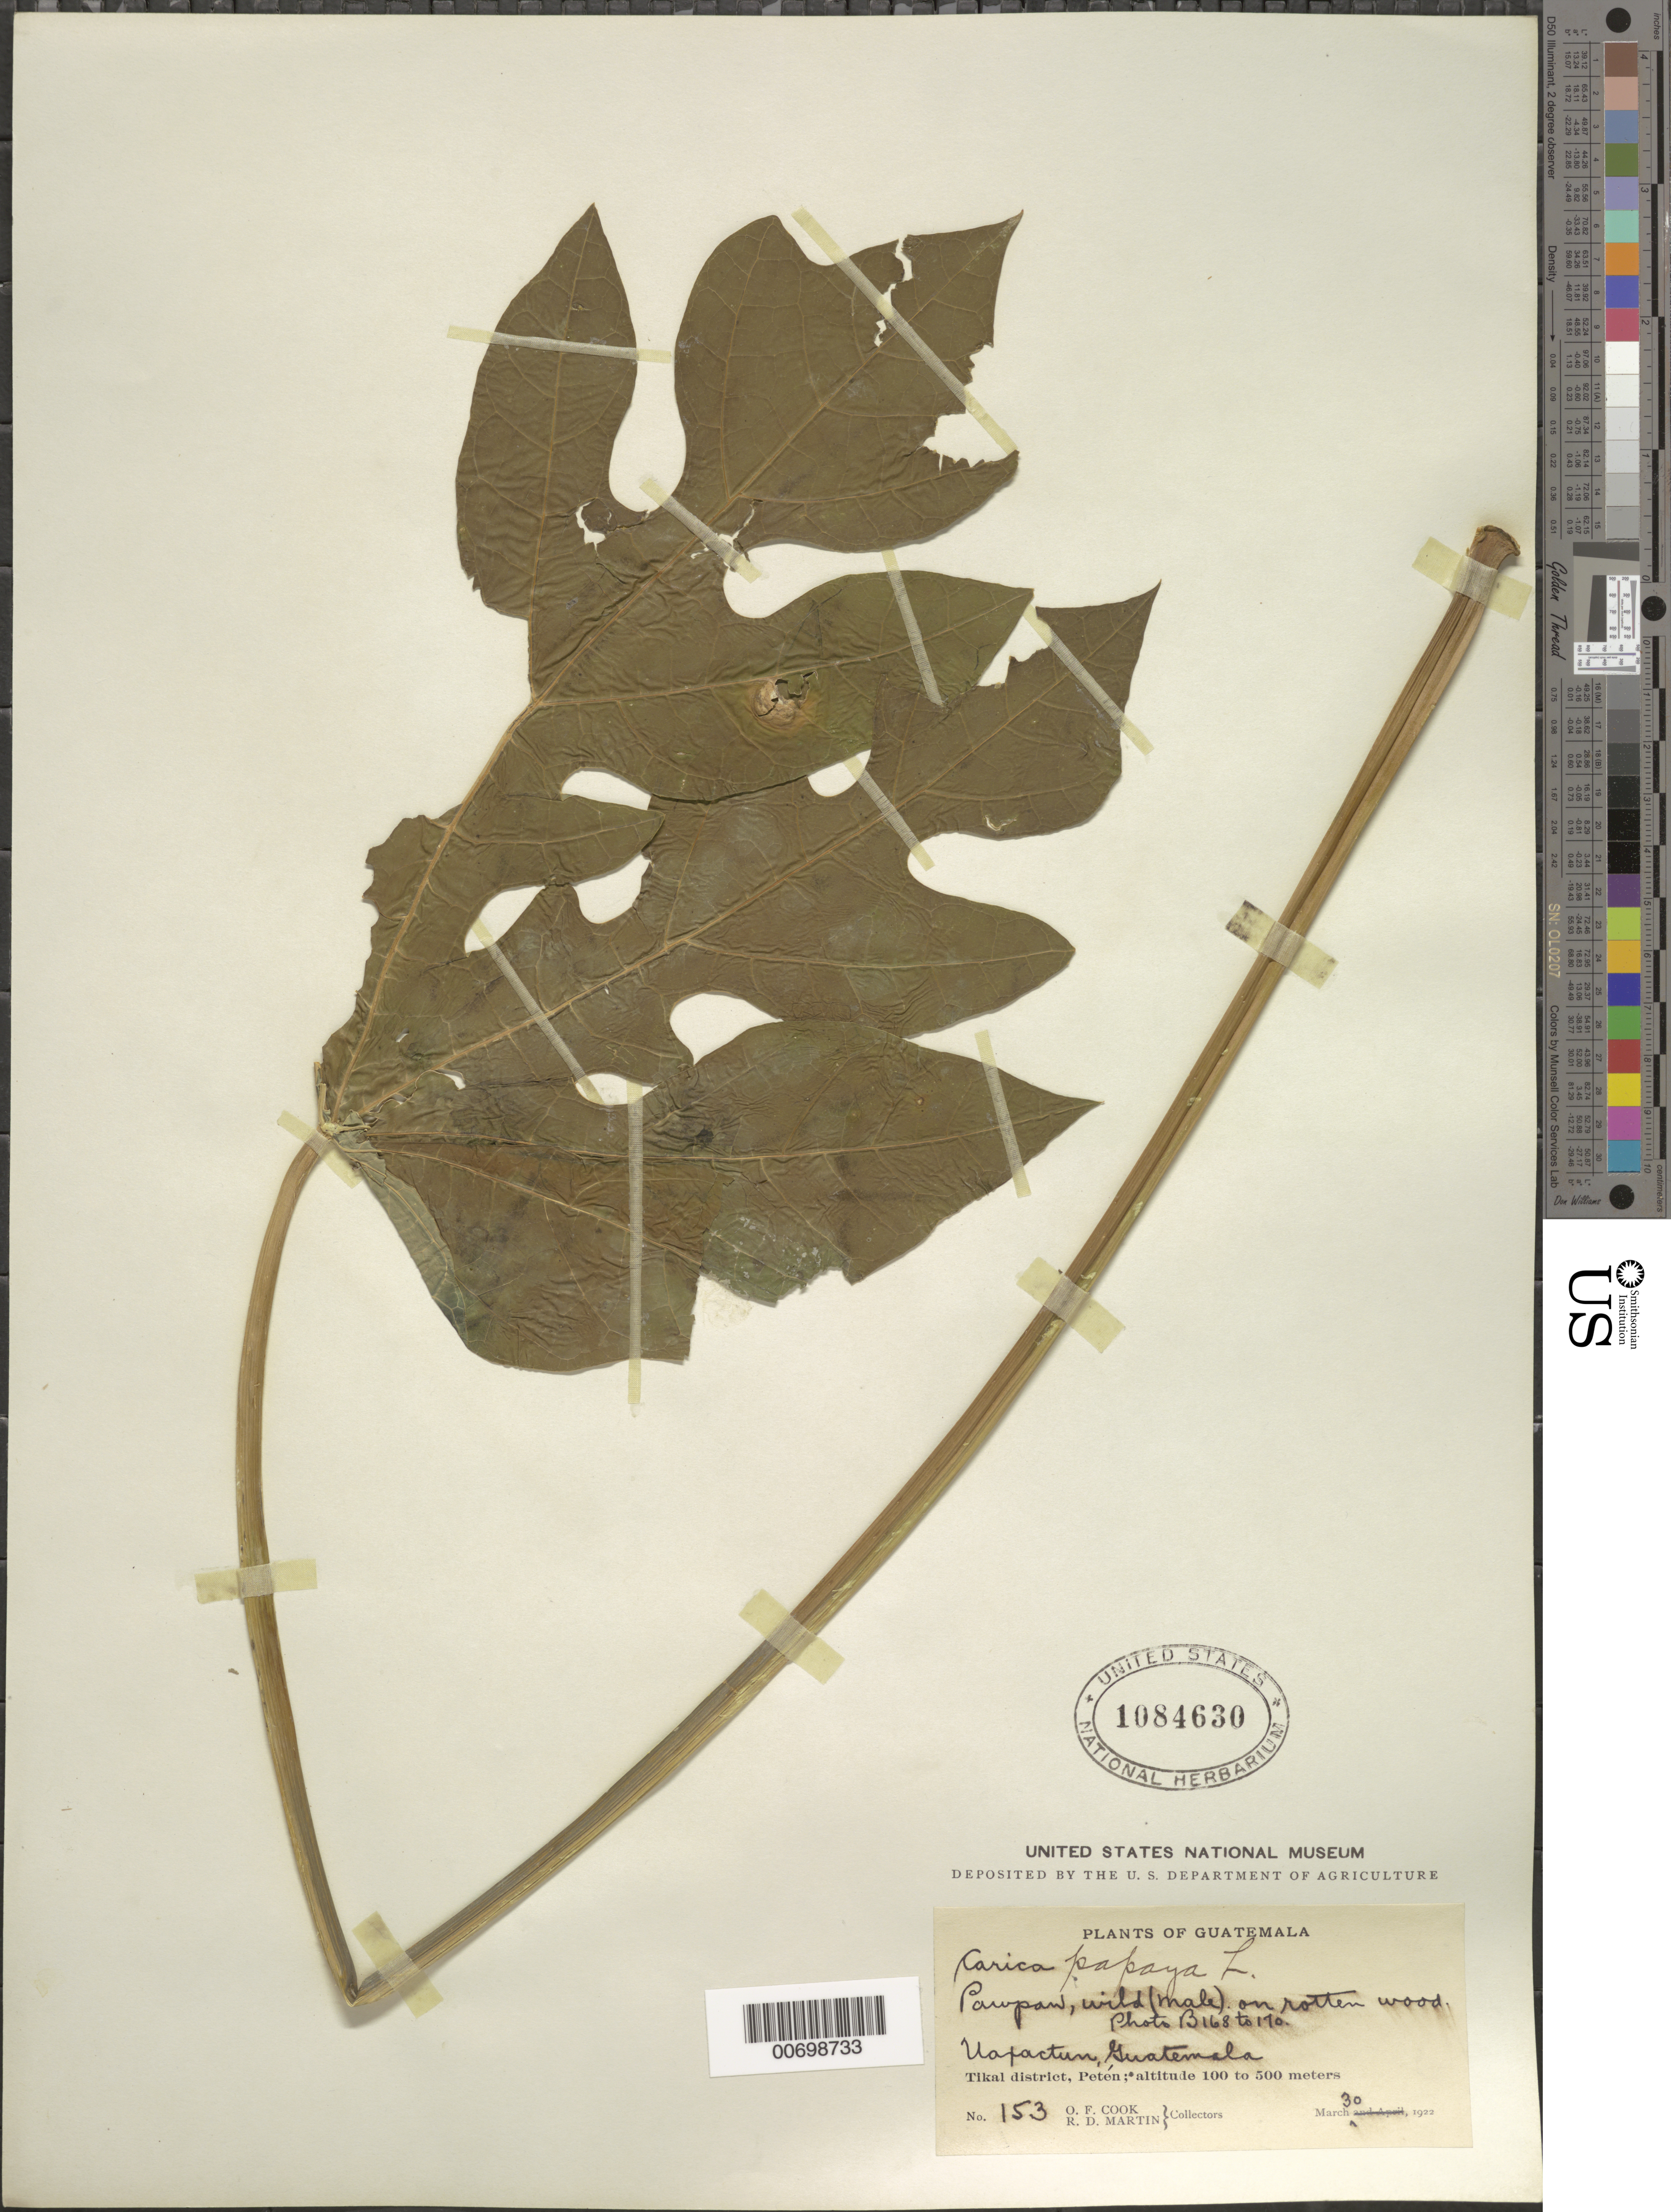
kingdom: Plantae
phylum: Tracheophyta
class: Magnoliopsida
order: Brassicales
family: Caricaceae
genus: Carica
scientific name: Carica papaya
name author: L.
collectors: O. F. Cook & R. D. Martin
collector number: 153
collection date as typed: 30 Mar 1922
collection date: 1922-03-30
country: Guatemala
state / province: El Petén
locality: Uaxactum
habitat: On rotten wood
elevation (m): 100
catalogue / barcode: US 1084630